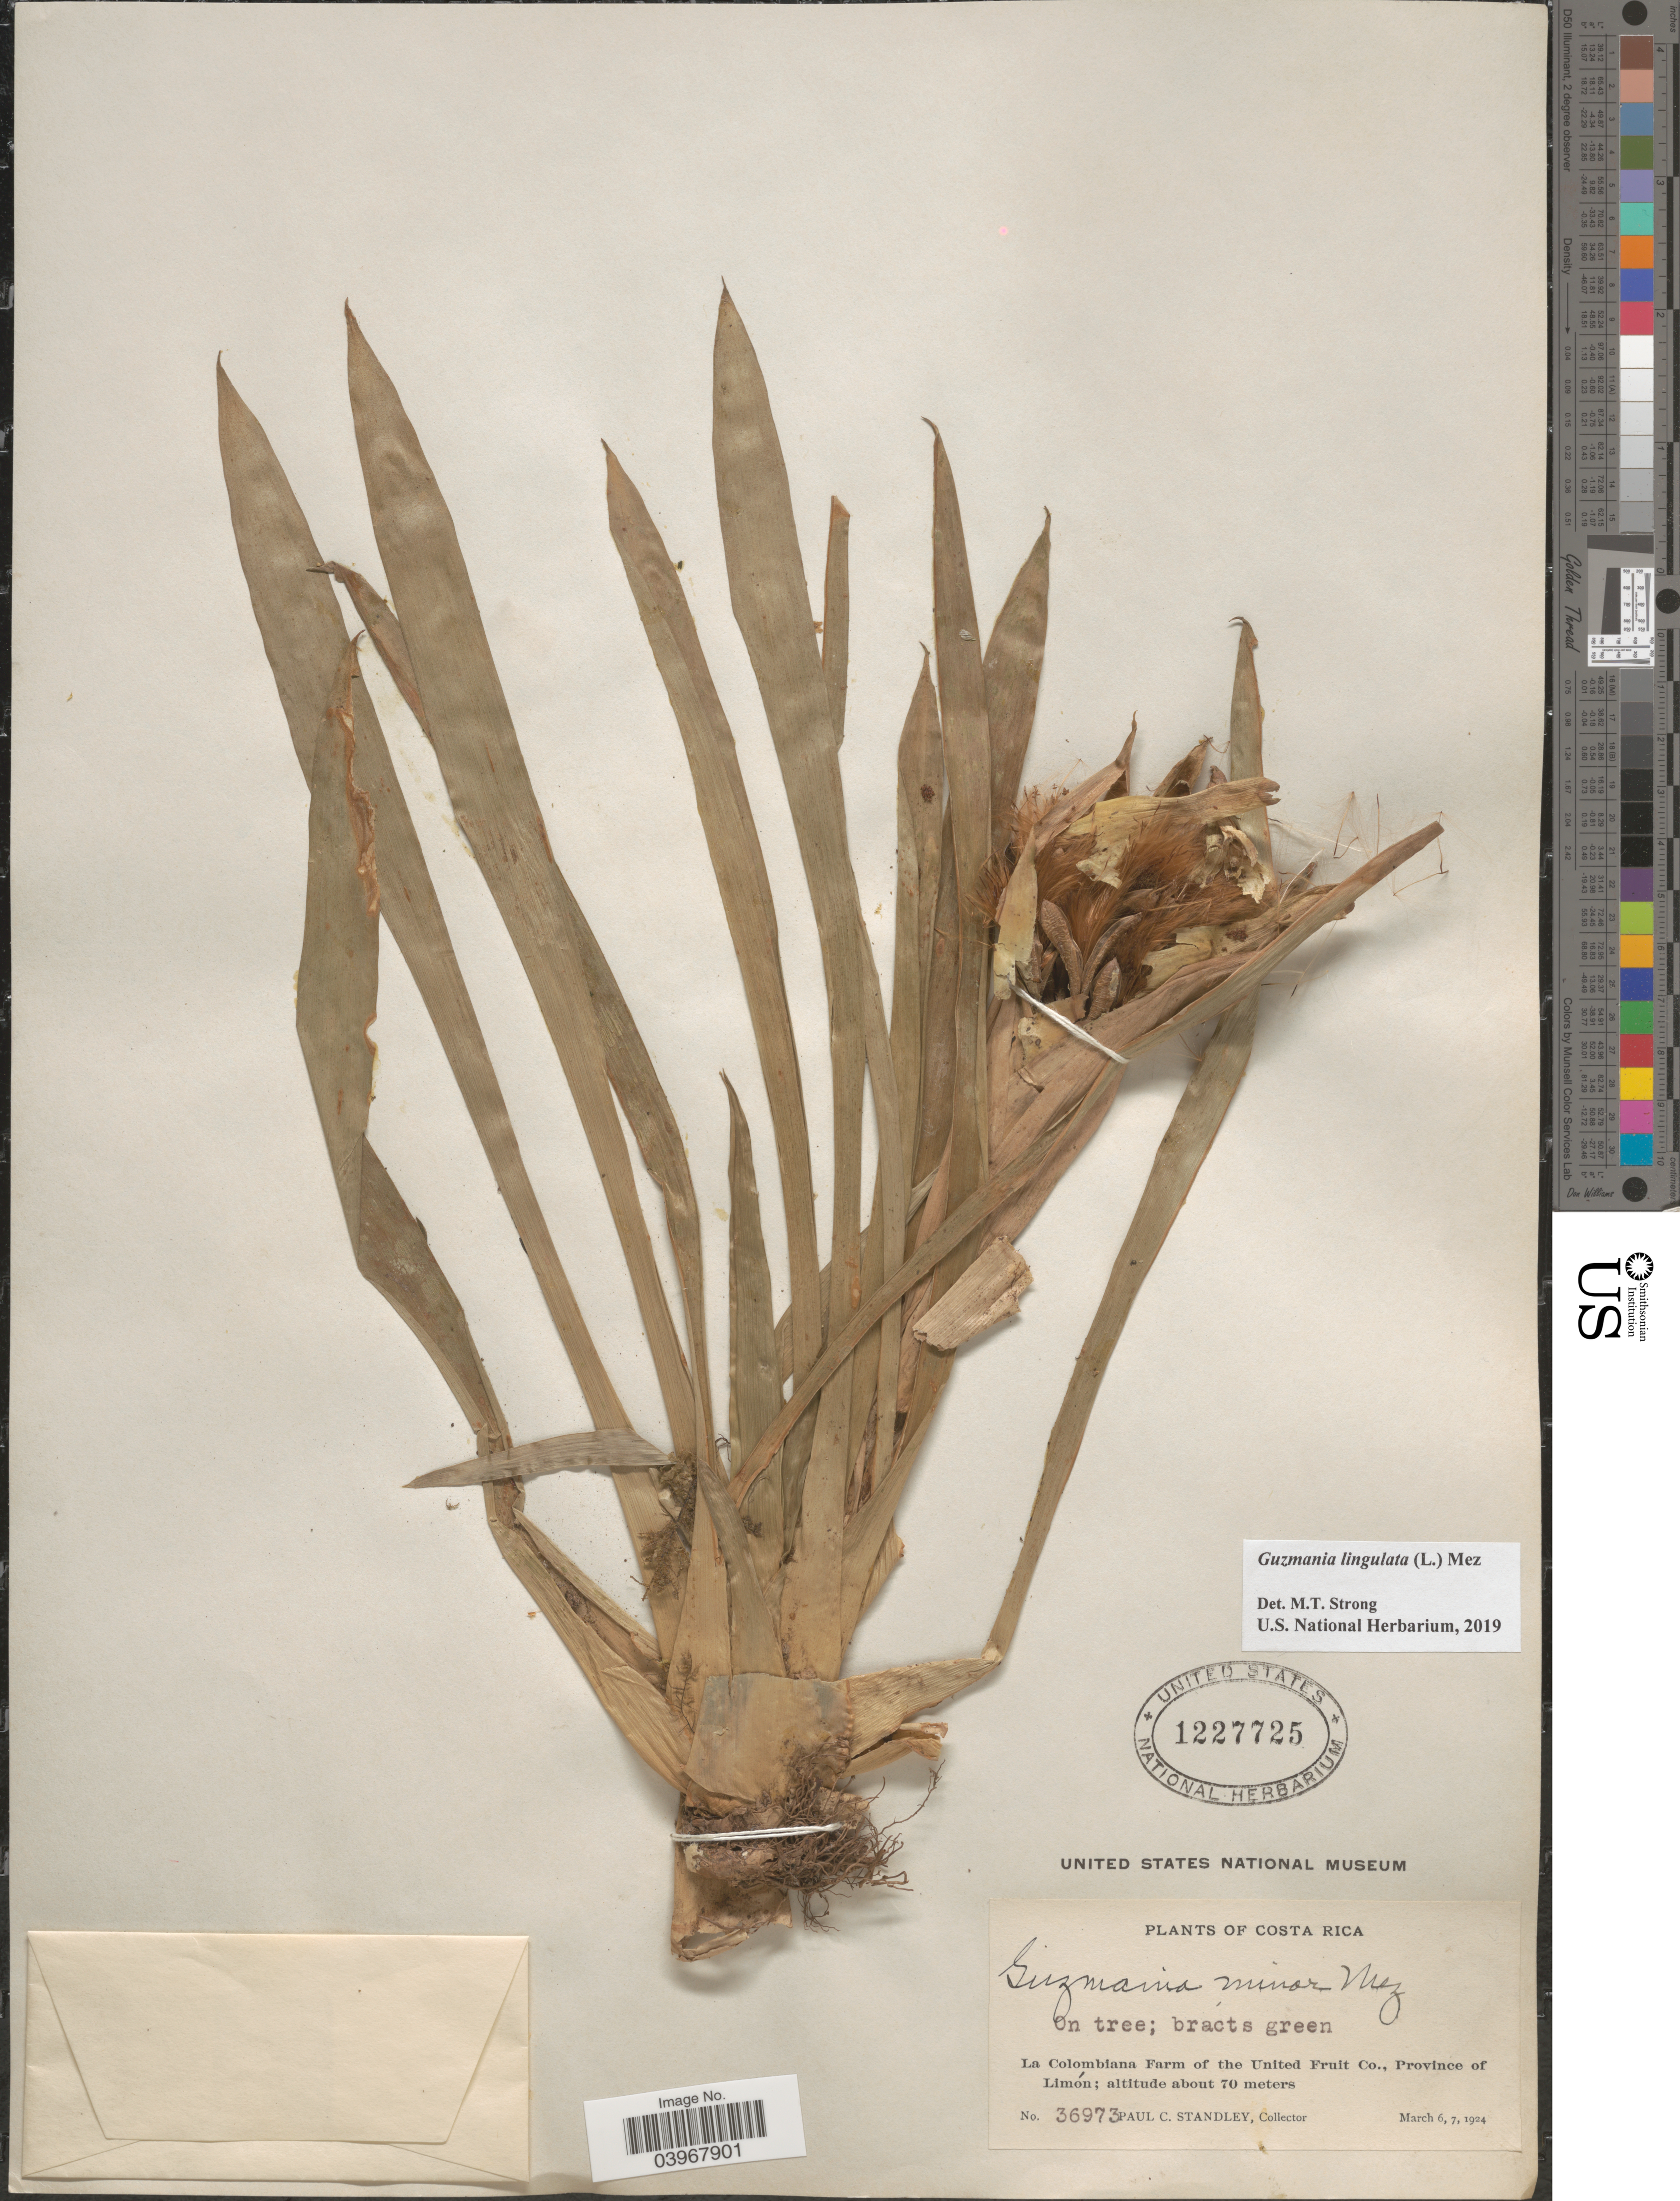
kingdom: Plantae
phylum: Tracheophyta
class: Liliopsida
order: Poales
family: Bromeliaceae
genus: Guzmania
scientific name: Guzmania lingulata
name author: (L.) Mez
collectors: P. C. Standley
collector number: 36973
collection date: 1924-03-06/1924-03-07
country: Costa Rica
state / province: Limón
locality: La Colombiana Farm of the United Fruit Co.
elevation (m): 70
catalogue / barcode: US 1227725